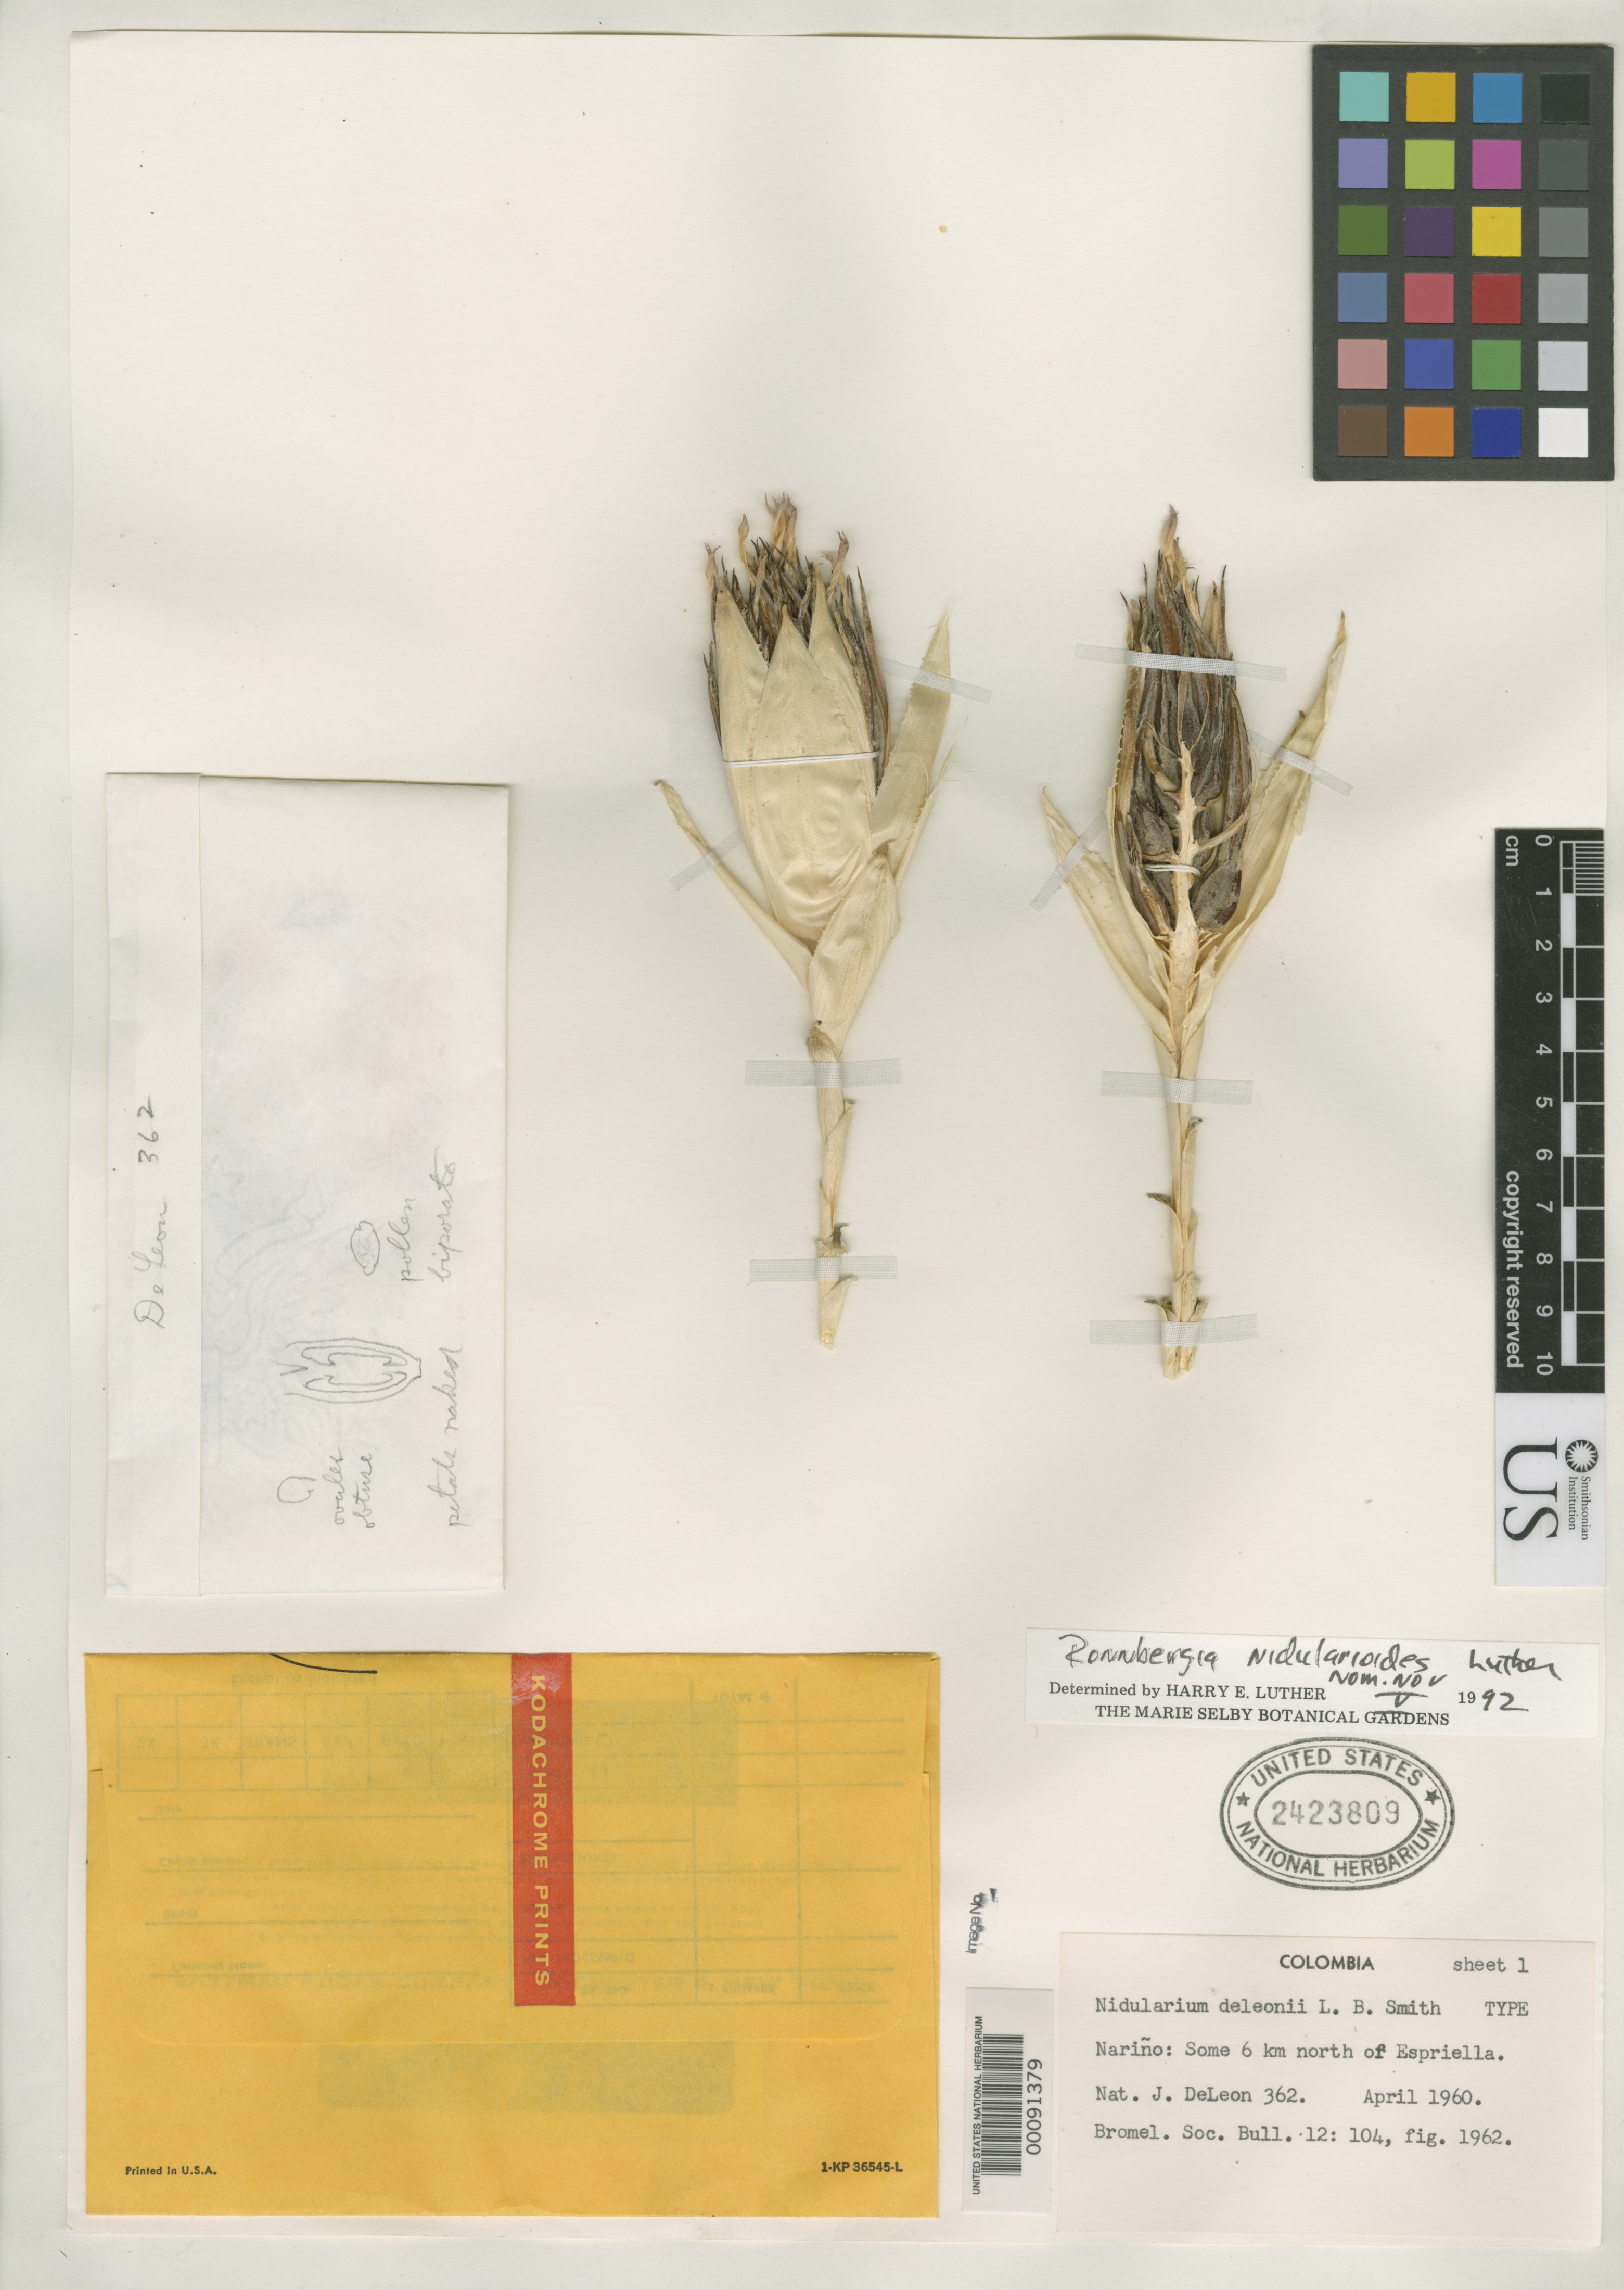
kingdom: Plantae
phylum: Tracheophyta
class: Liliopsida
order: Poales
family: Bromeliaceae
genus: Nidularium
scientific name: Nidularium deleonii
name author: L.B. Sm.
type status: Holotype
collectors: N. J. DeLeon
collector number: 362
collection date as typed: Apr 1960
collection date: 1960-04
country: Colombia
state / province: Nariño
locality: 6 km. N of Espriella.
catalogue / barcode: US 2423809